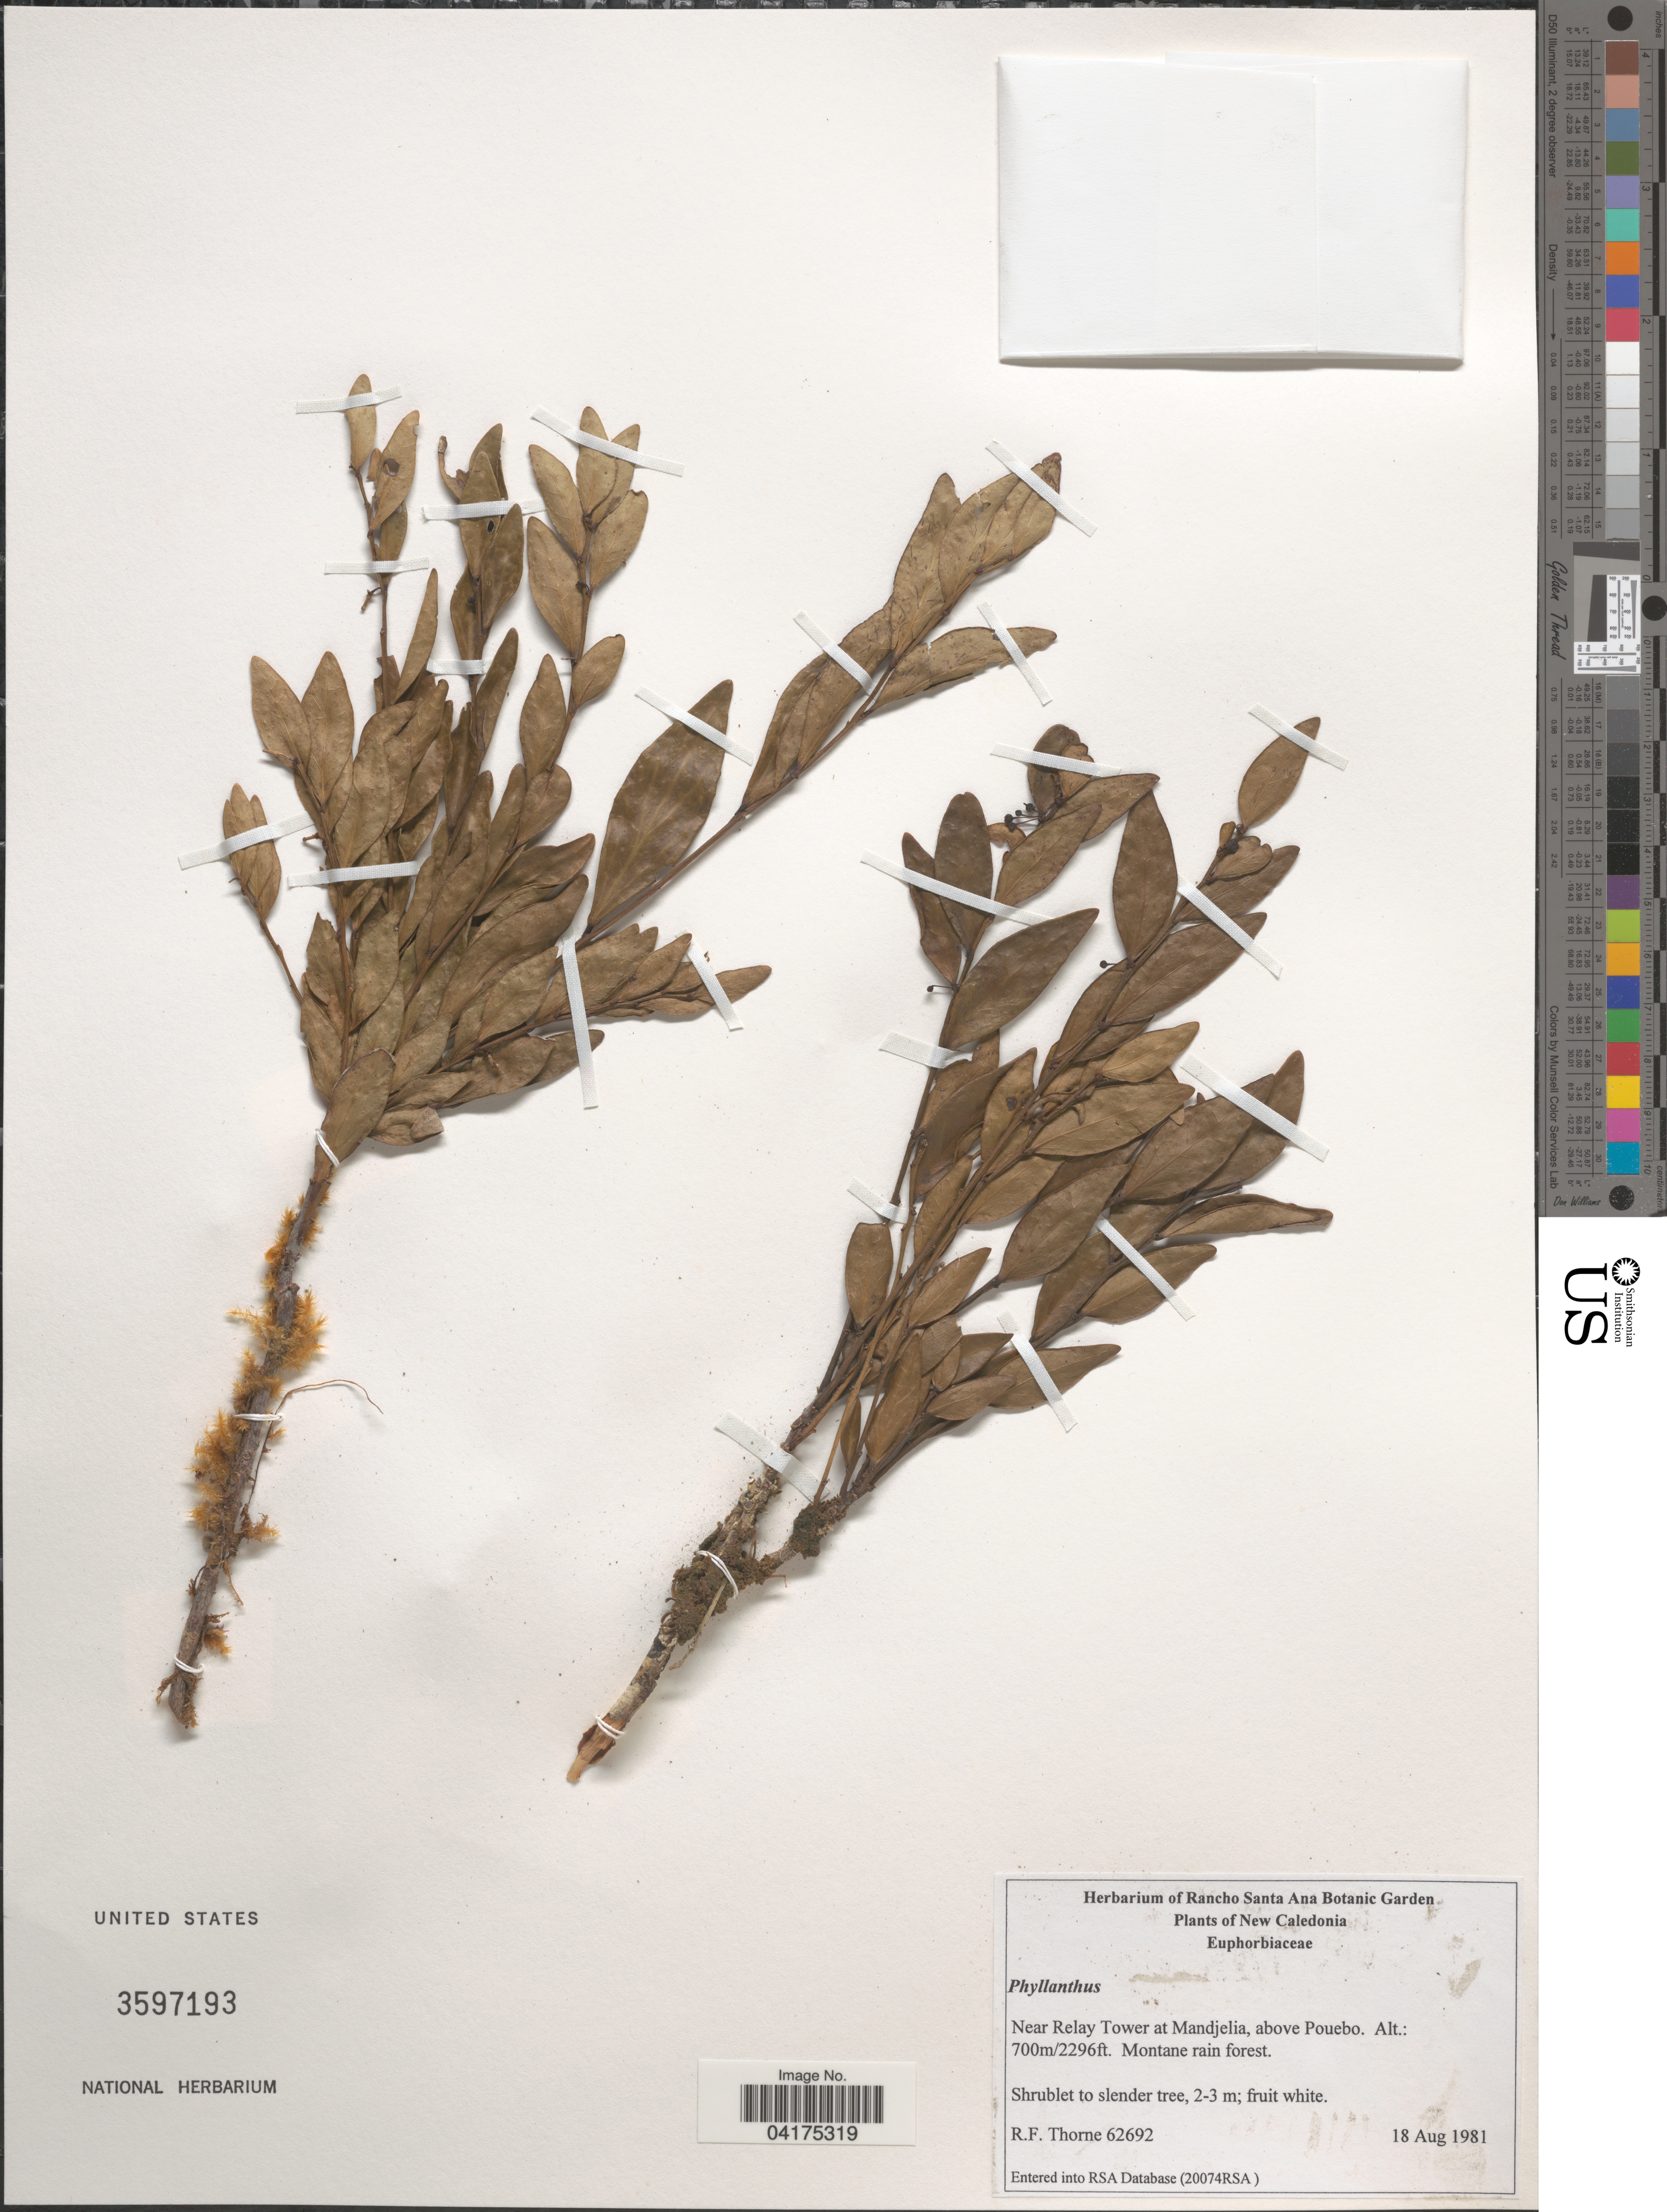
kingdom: Plantae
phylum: Tracheophyta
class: Magnoliopsida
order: Malpighiales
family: Phyllanthaceae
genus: Phyllanthus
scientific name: Phyllanthus sp.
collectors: R. Thorne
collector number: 62692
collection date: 1981-08-18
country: New Caledonia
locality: Near Relay Tower at Mandjelia, above Pouebo.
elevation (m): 700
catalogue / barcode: US 3597193